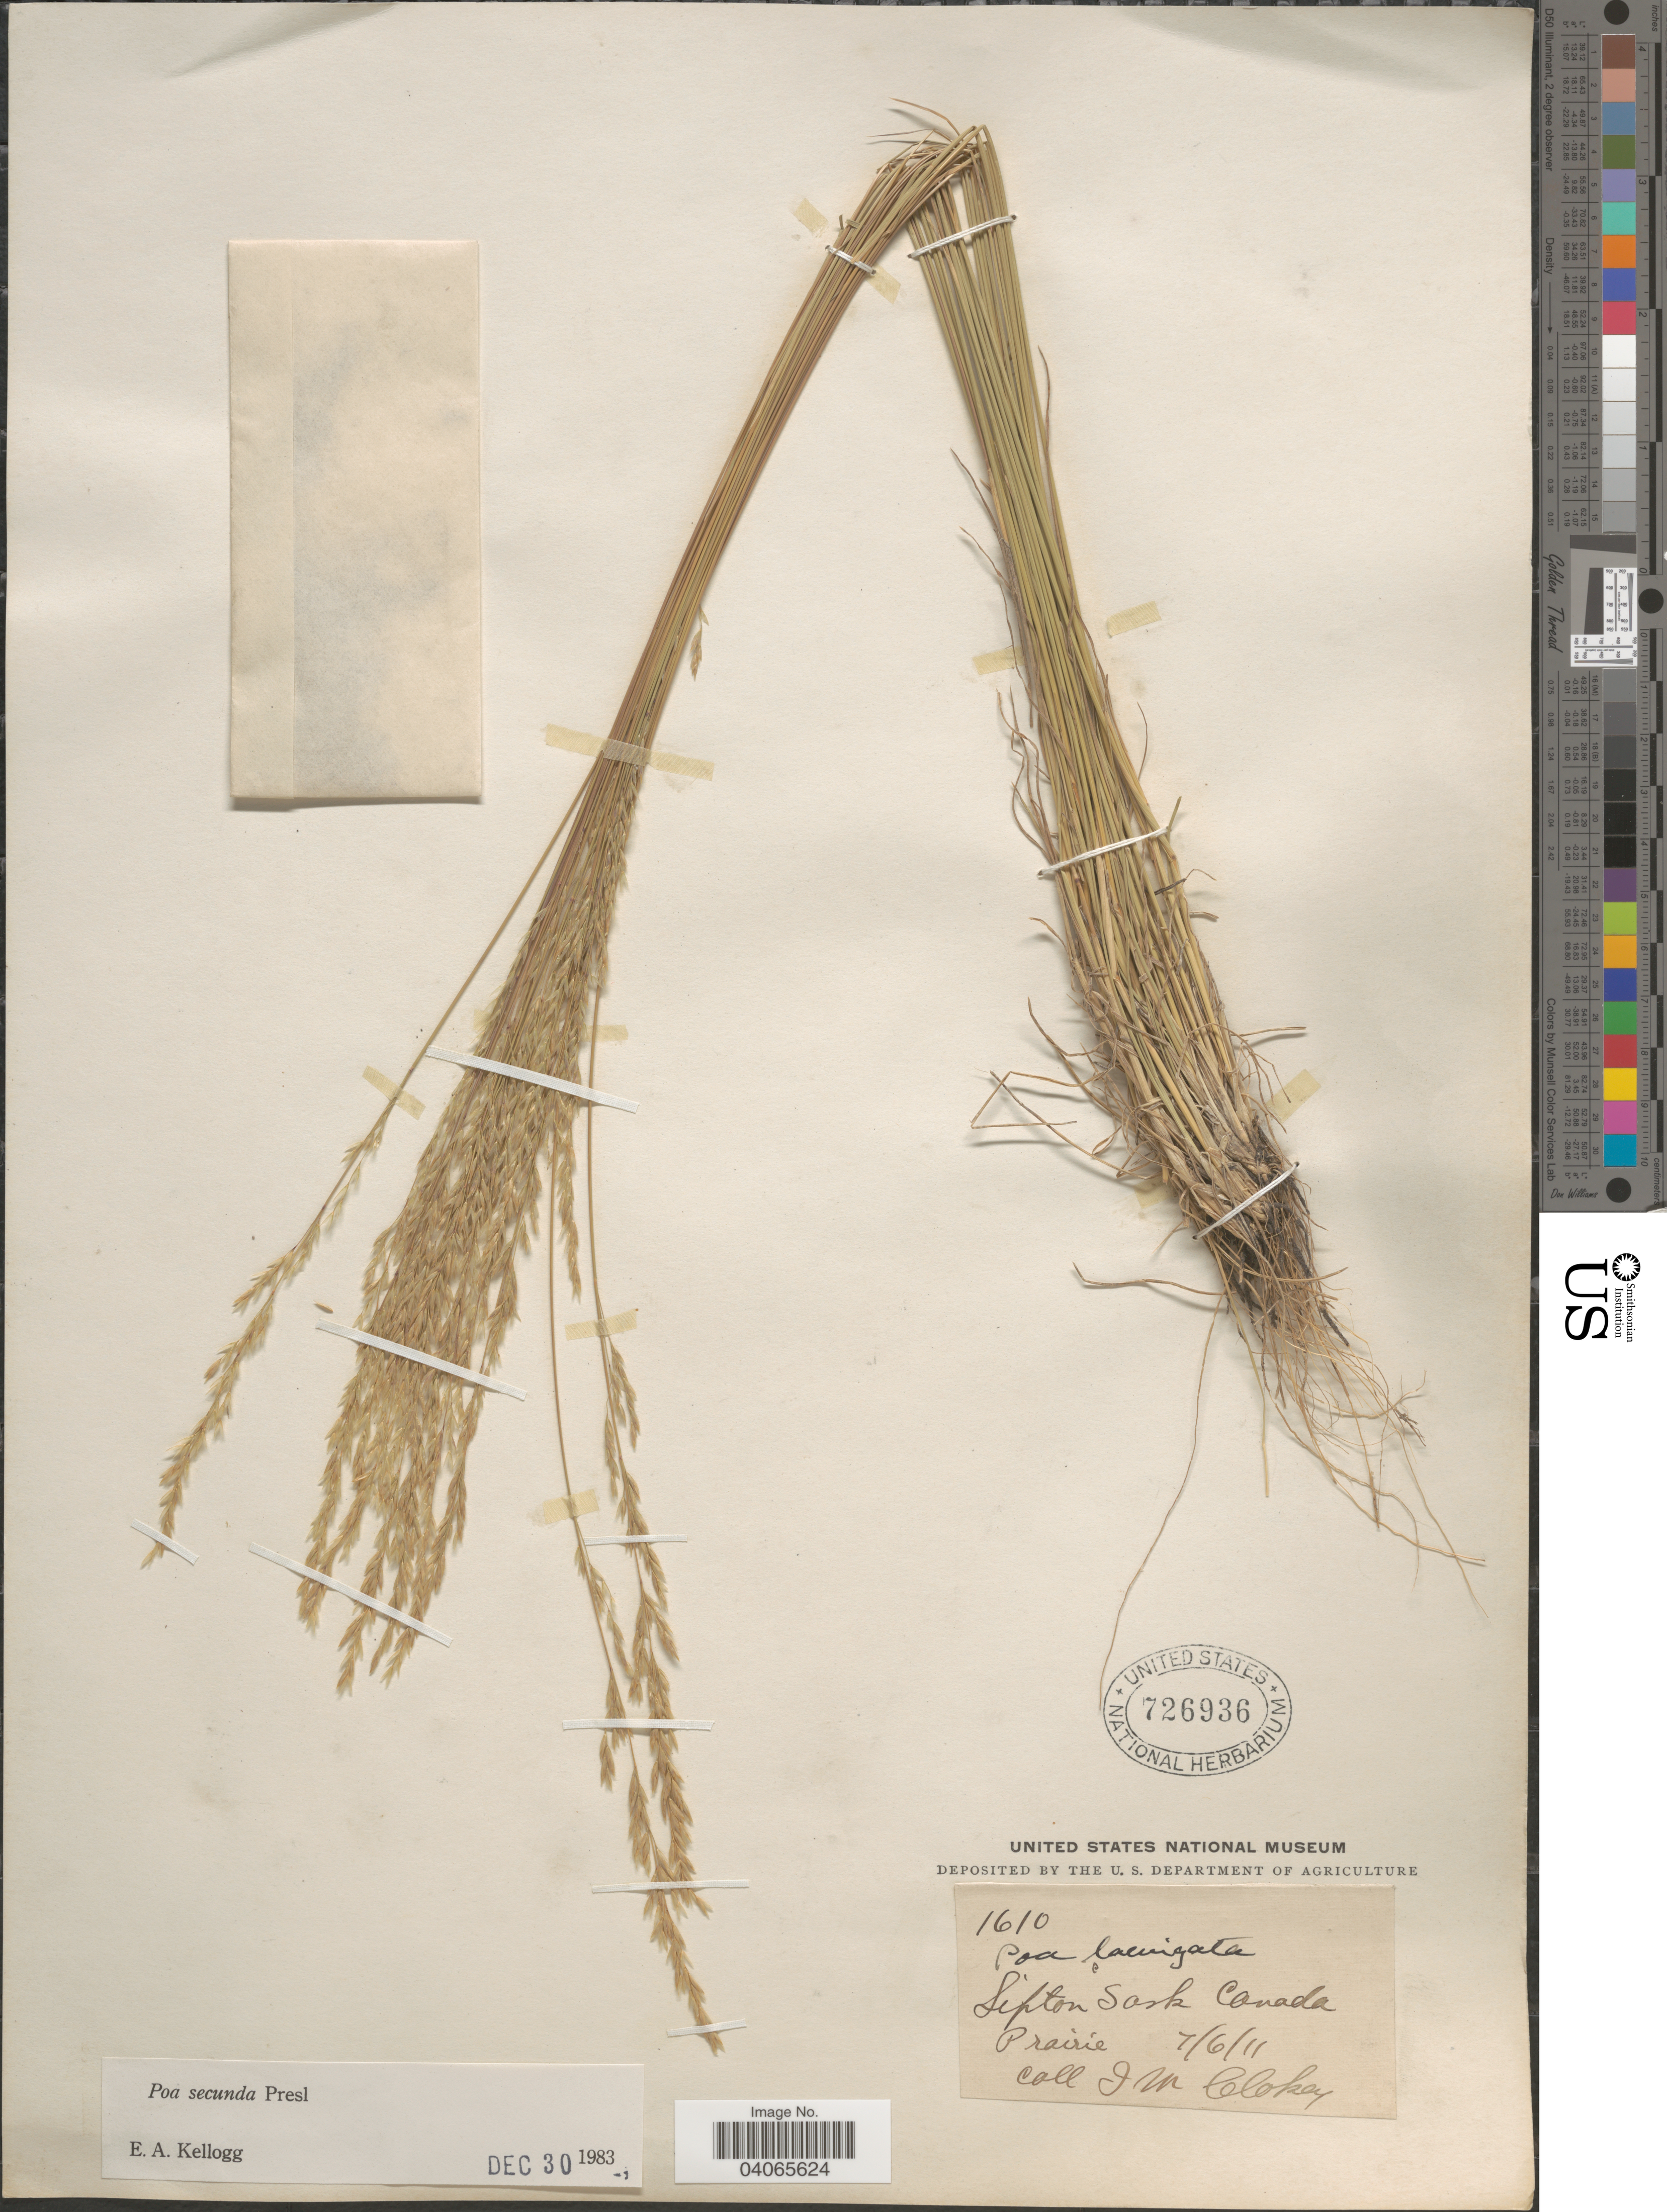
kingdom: Plantae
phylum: Tracheophyta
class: Liliopsida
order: Poales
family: Poaceae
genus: Poa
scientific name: Poa secunda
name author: J. Presl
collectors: J. Clokey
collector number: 1610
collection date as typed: Transcribed d/m/y: 7/6/11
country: Canada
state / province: Saskatchewan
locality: Silton.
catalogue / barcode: US 726936